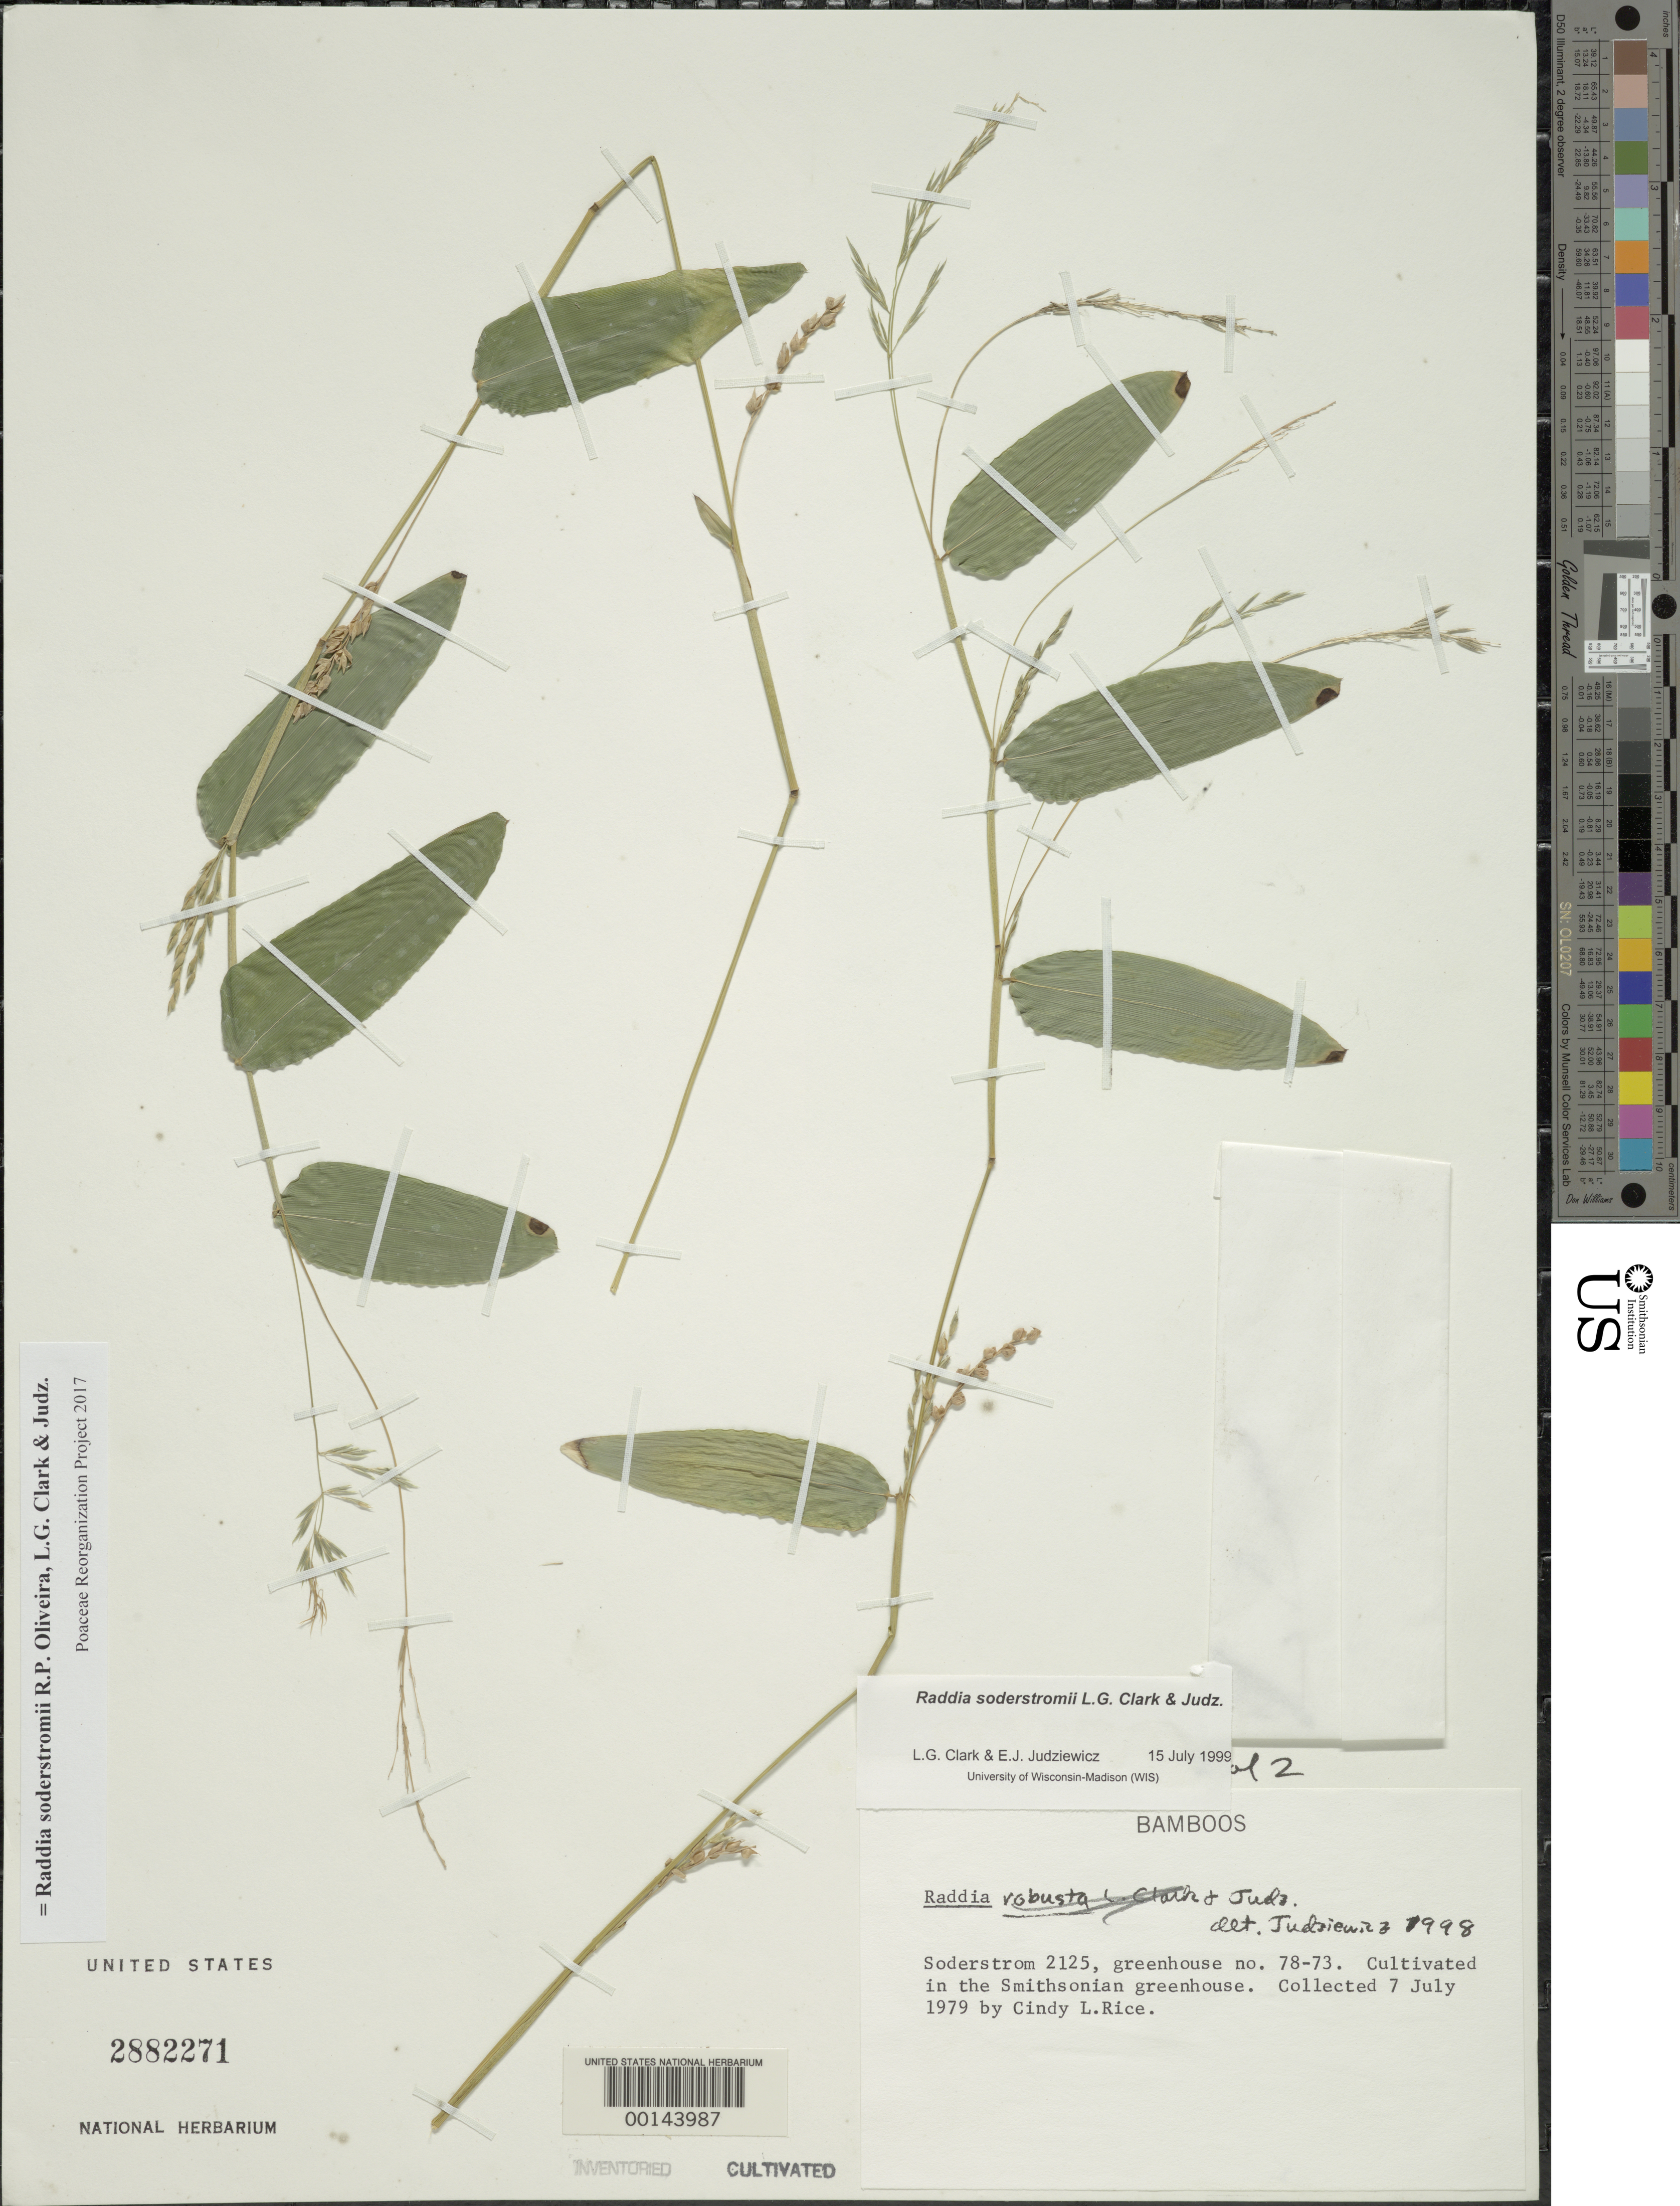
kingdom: Plantae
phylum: Tracheophyta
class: Liliopsida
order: Poales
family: Poaceae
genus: Raddia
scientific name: Raddia soderstromii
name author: R.P. Oliveira et al.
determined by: Poaceae Reorganization Project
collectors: C. Rice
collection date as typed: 07 Jul 1979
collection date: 1979-07-07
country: United States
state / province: District of Columbia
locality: Natural history greenhouse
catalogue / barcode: US 2882271